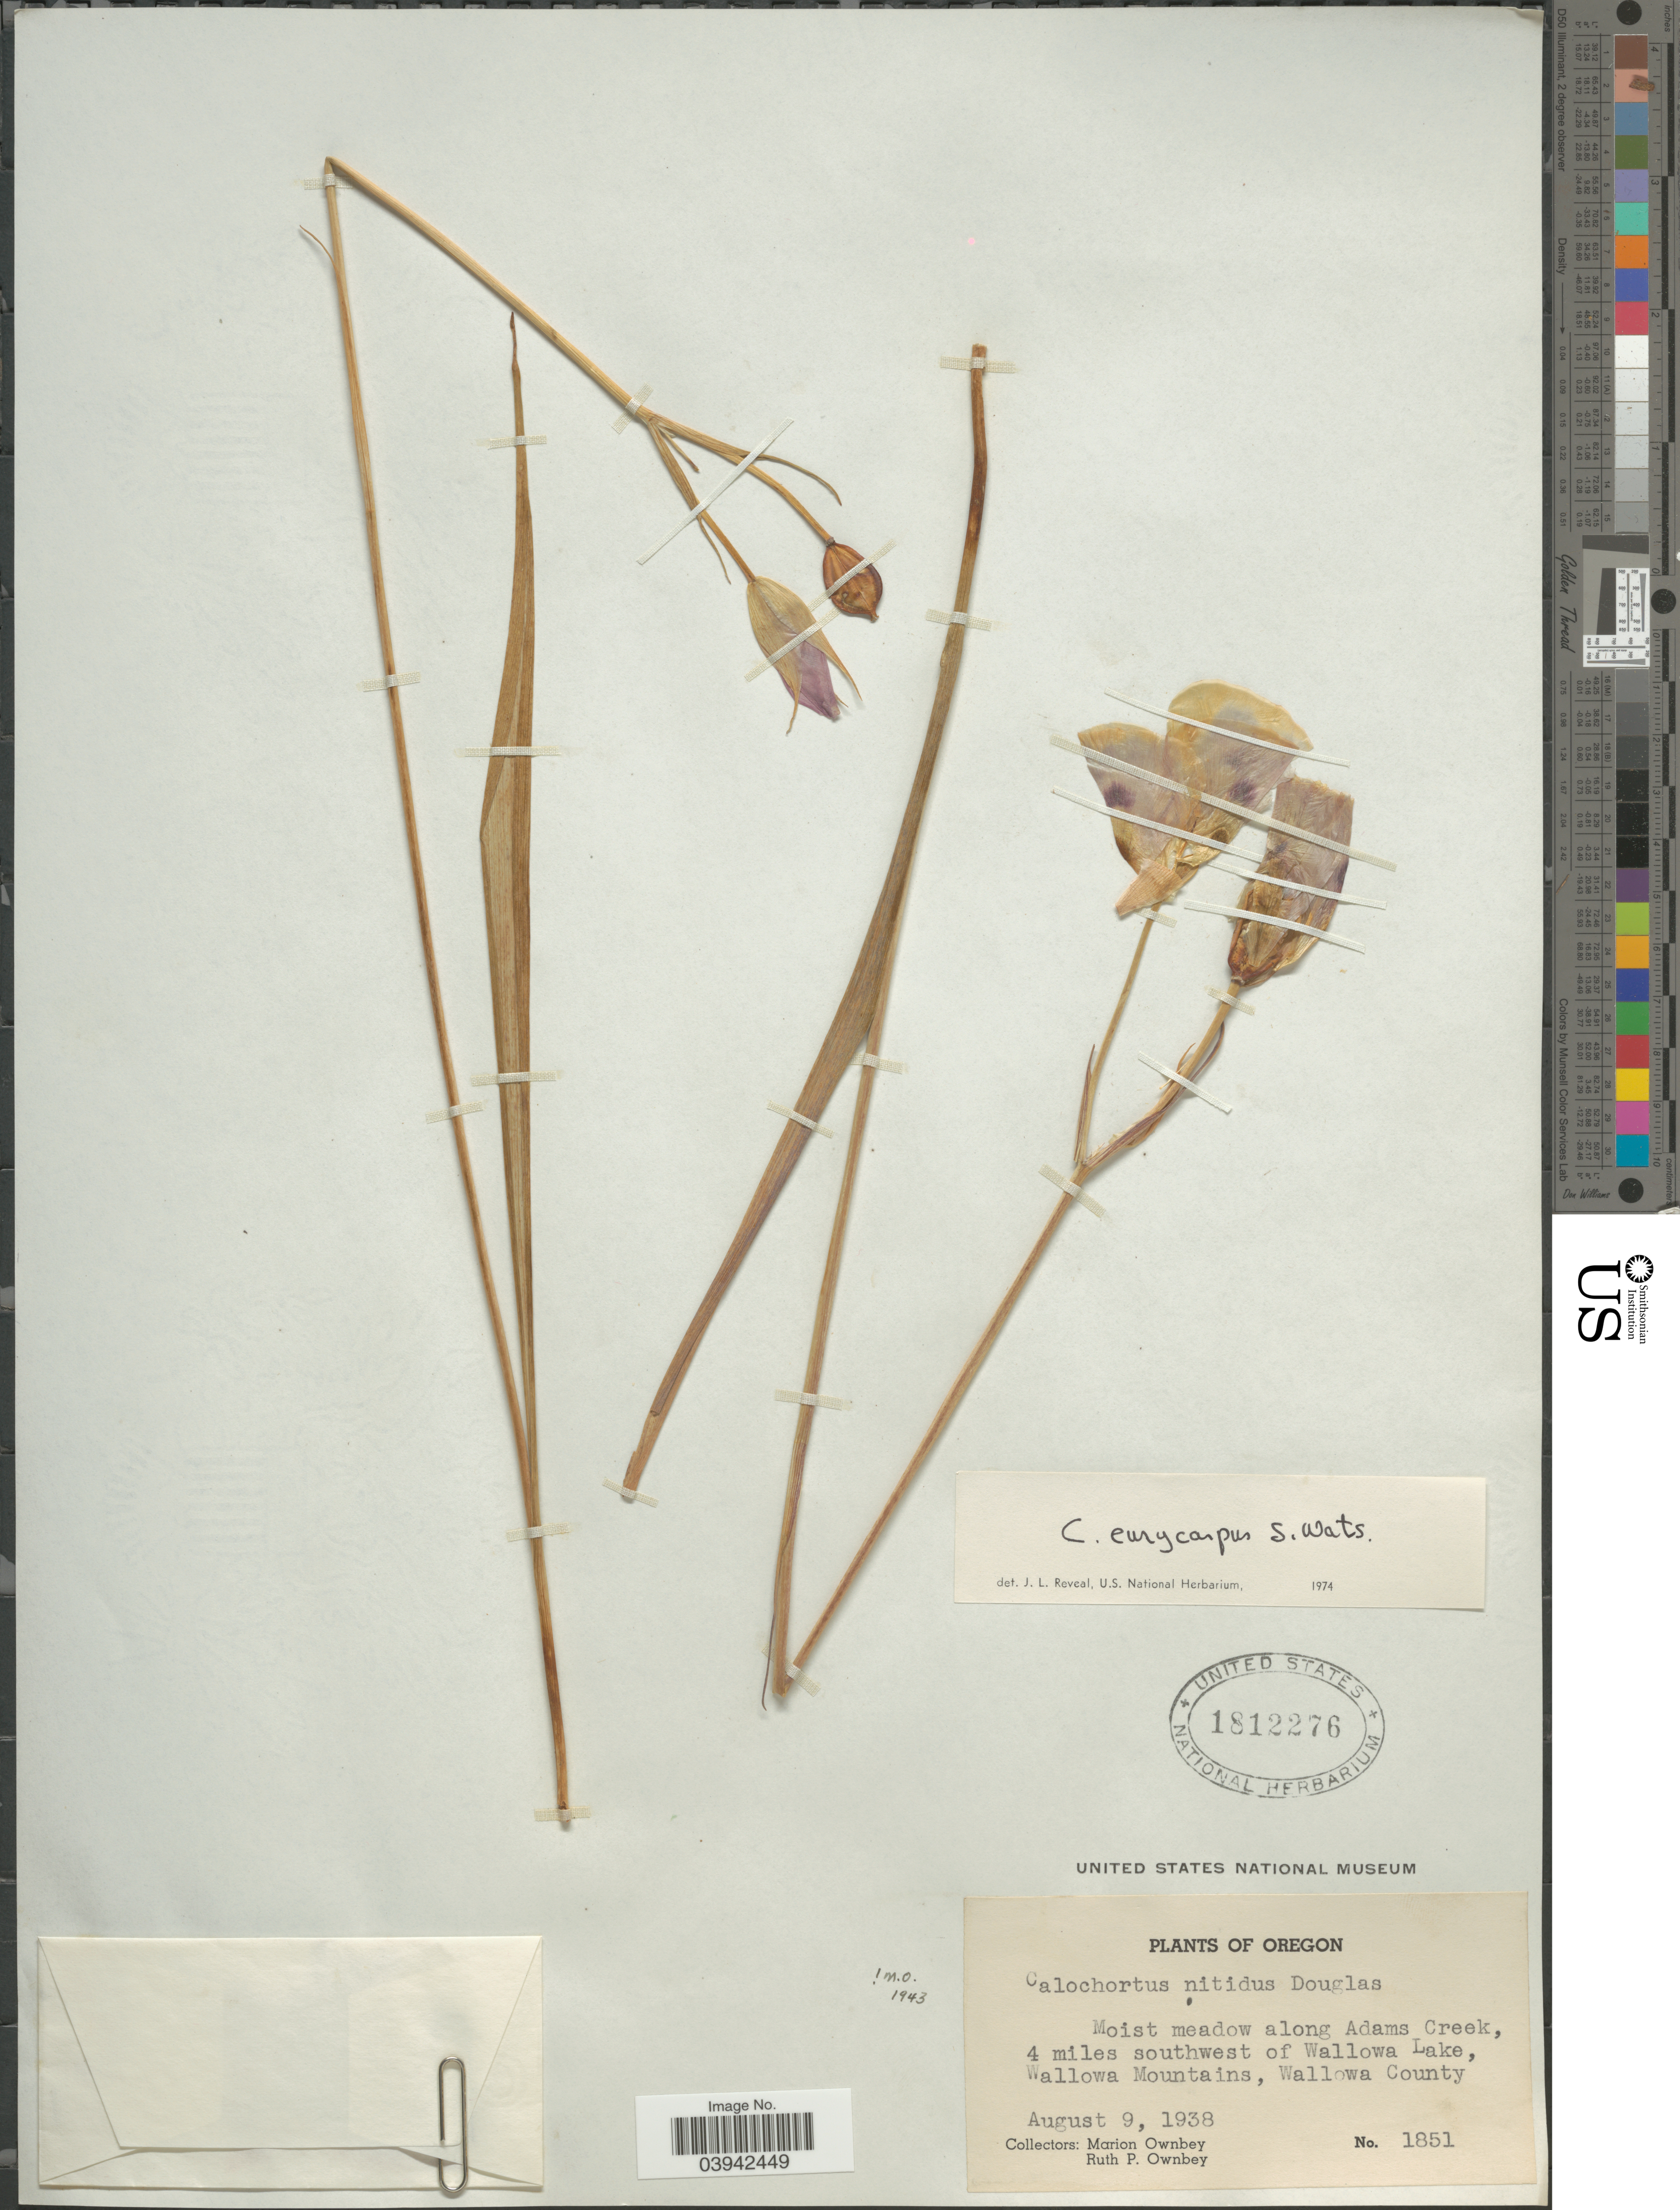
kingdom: Plantae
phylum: Tracheophyta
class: Liliopsida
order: Liliales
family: Liliaceae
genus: Calochortus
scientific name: Calochortus eurycarpus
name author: S. Watson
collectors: M. Ownbey & R. Ownbey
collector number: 1851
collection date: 1938-08-09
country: United States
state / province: Oregon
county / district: Wallowa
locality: Moist meadow along Adams Creek, 4 miles southwest of Wallowa Lake, Wallowa Mountains, Wallowa County.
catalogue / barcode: US 1812276